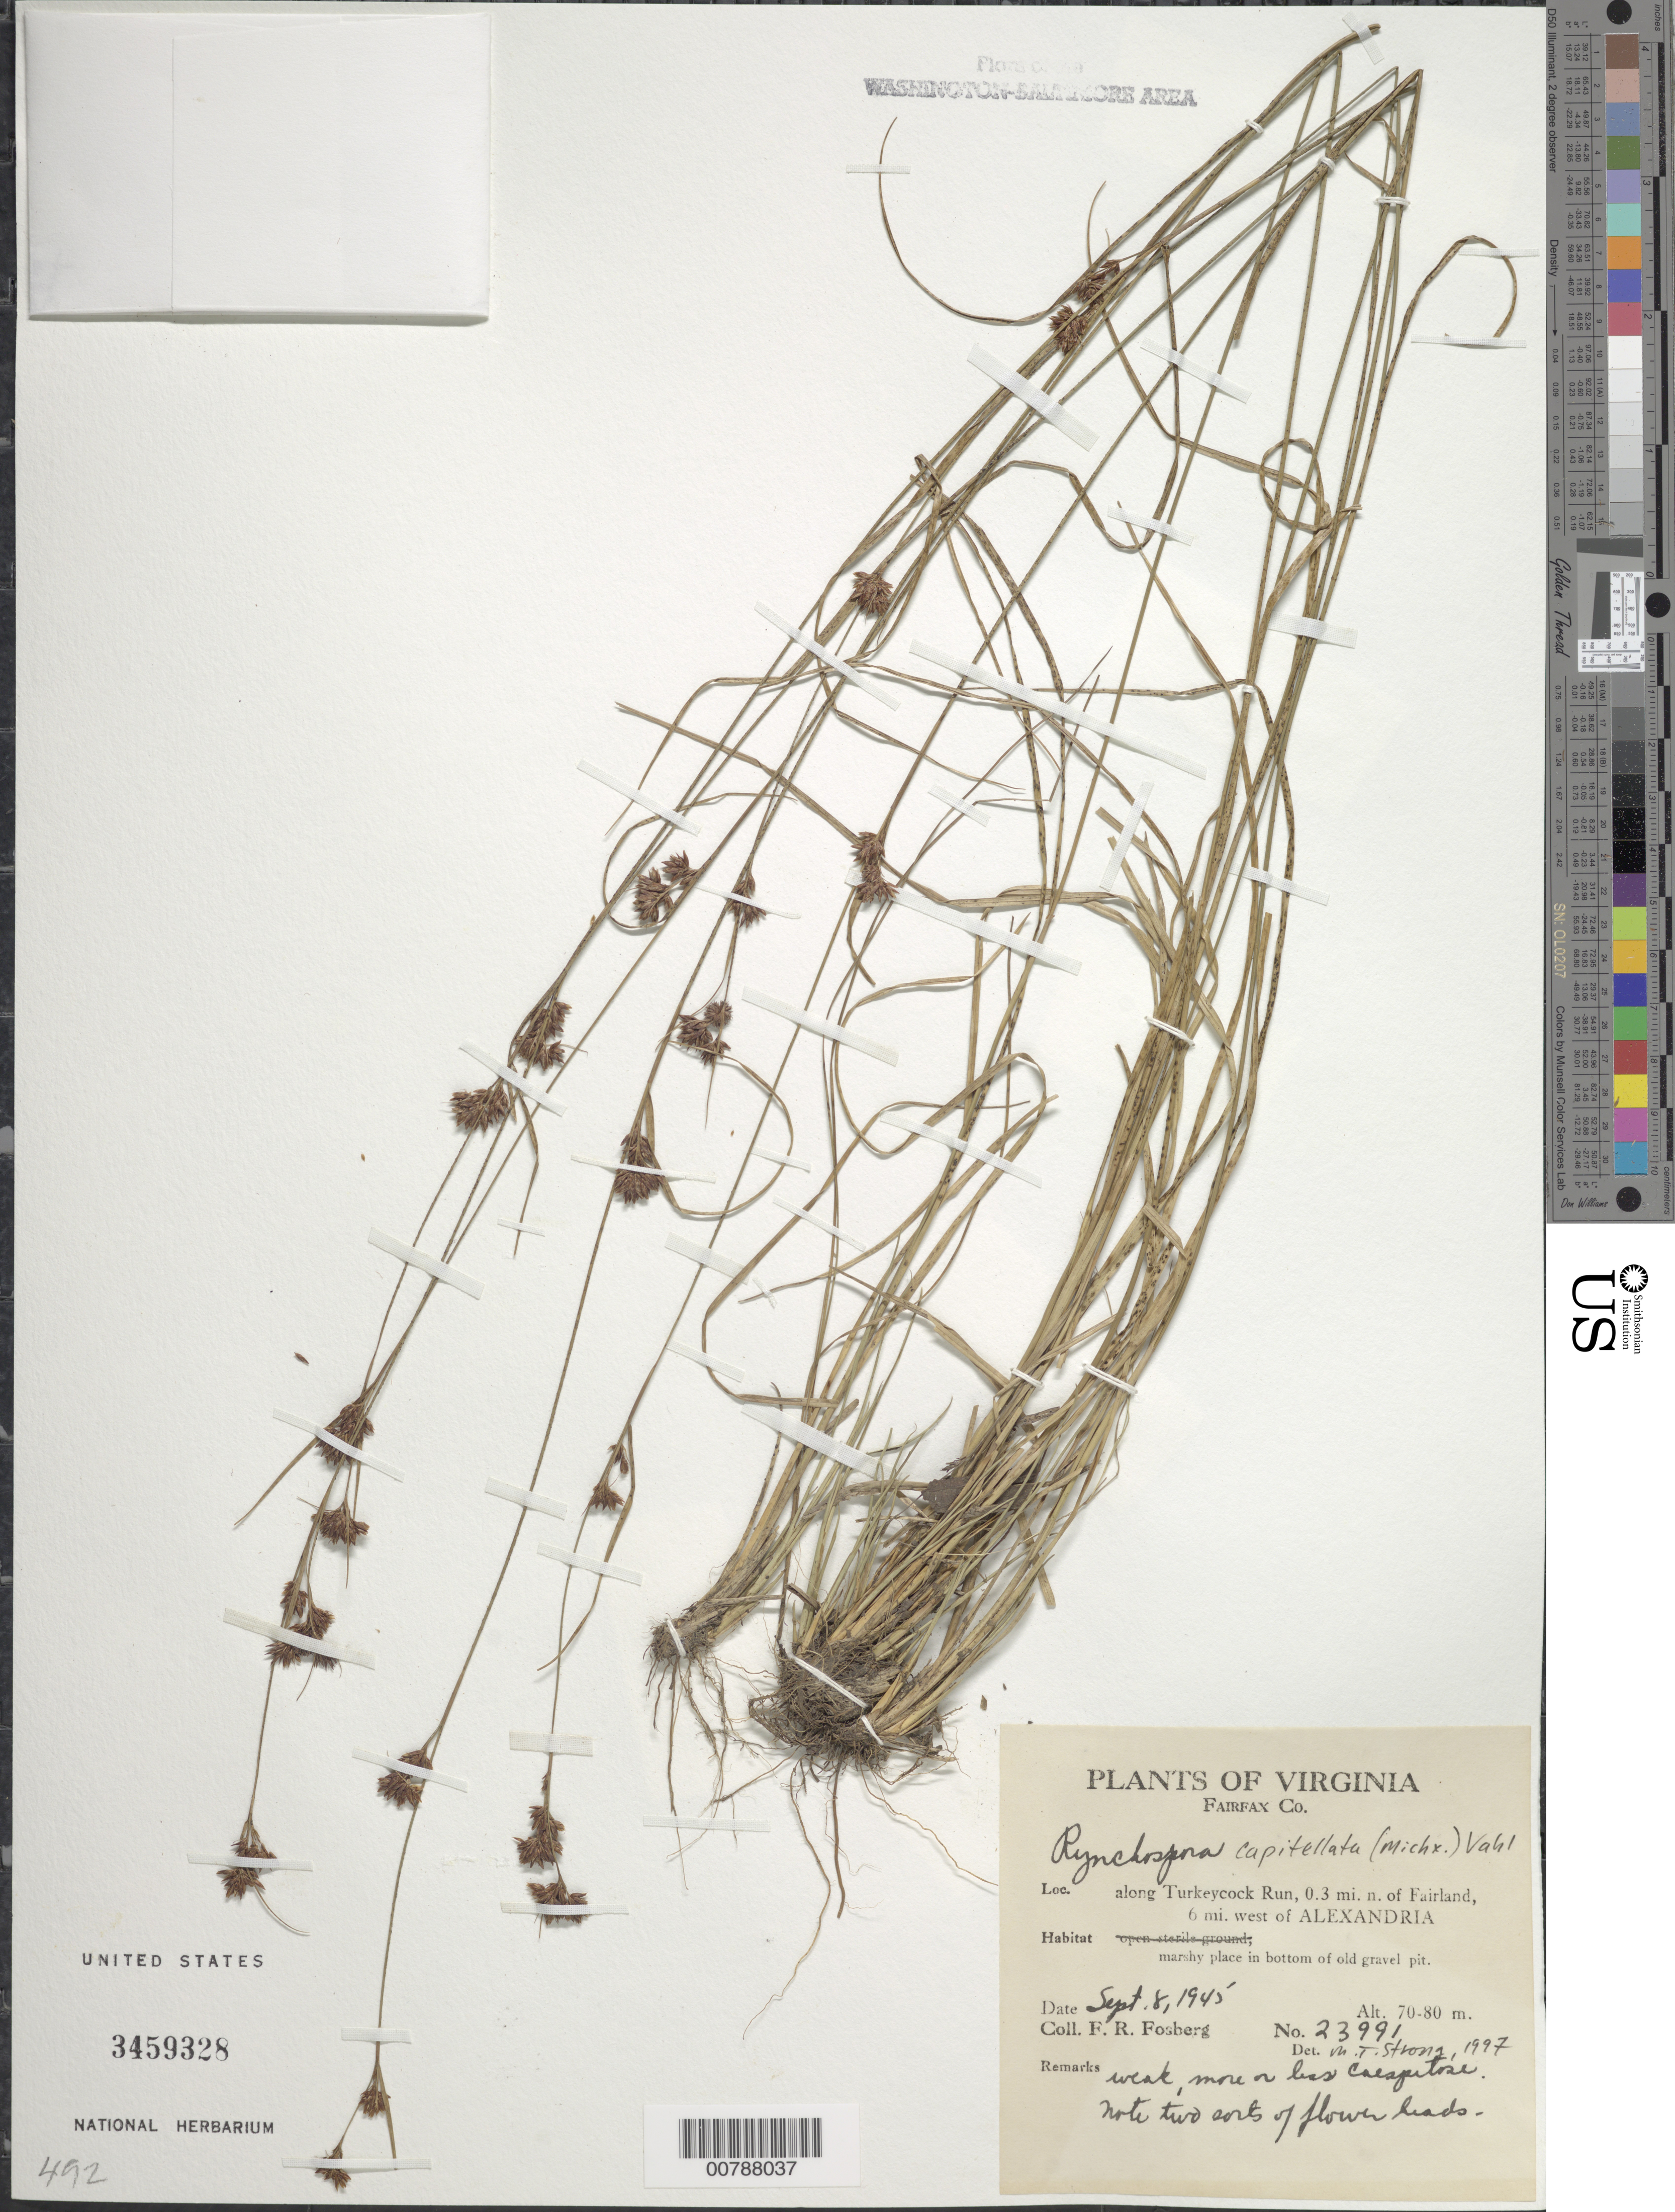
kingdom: Plantae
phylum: Tracheophyta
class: Liliopsida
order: Poales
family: Cyperaceae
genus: Rhynchospora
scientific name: Rhynchospora capitellata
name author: (Michx.) Vahl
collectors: F. R. Fosberg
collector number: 23991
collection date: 1945-09-08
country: United States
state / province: Virginia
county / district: Fairfax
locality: Along Turkeycock Road, 0.3 mi. N of Fairland, 6 mi. west of Alexandria.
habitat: Marshy place in bottom of old gravel point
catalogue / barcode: US 3459328